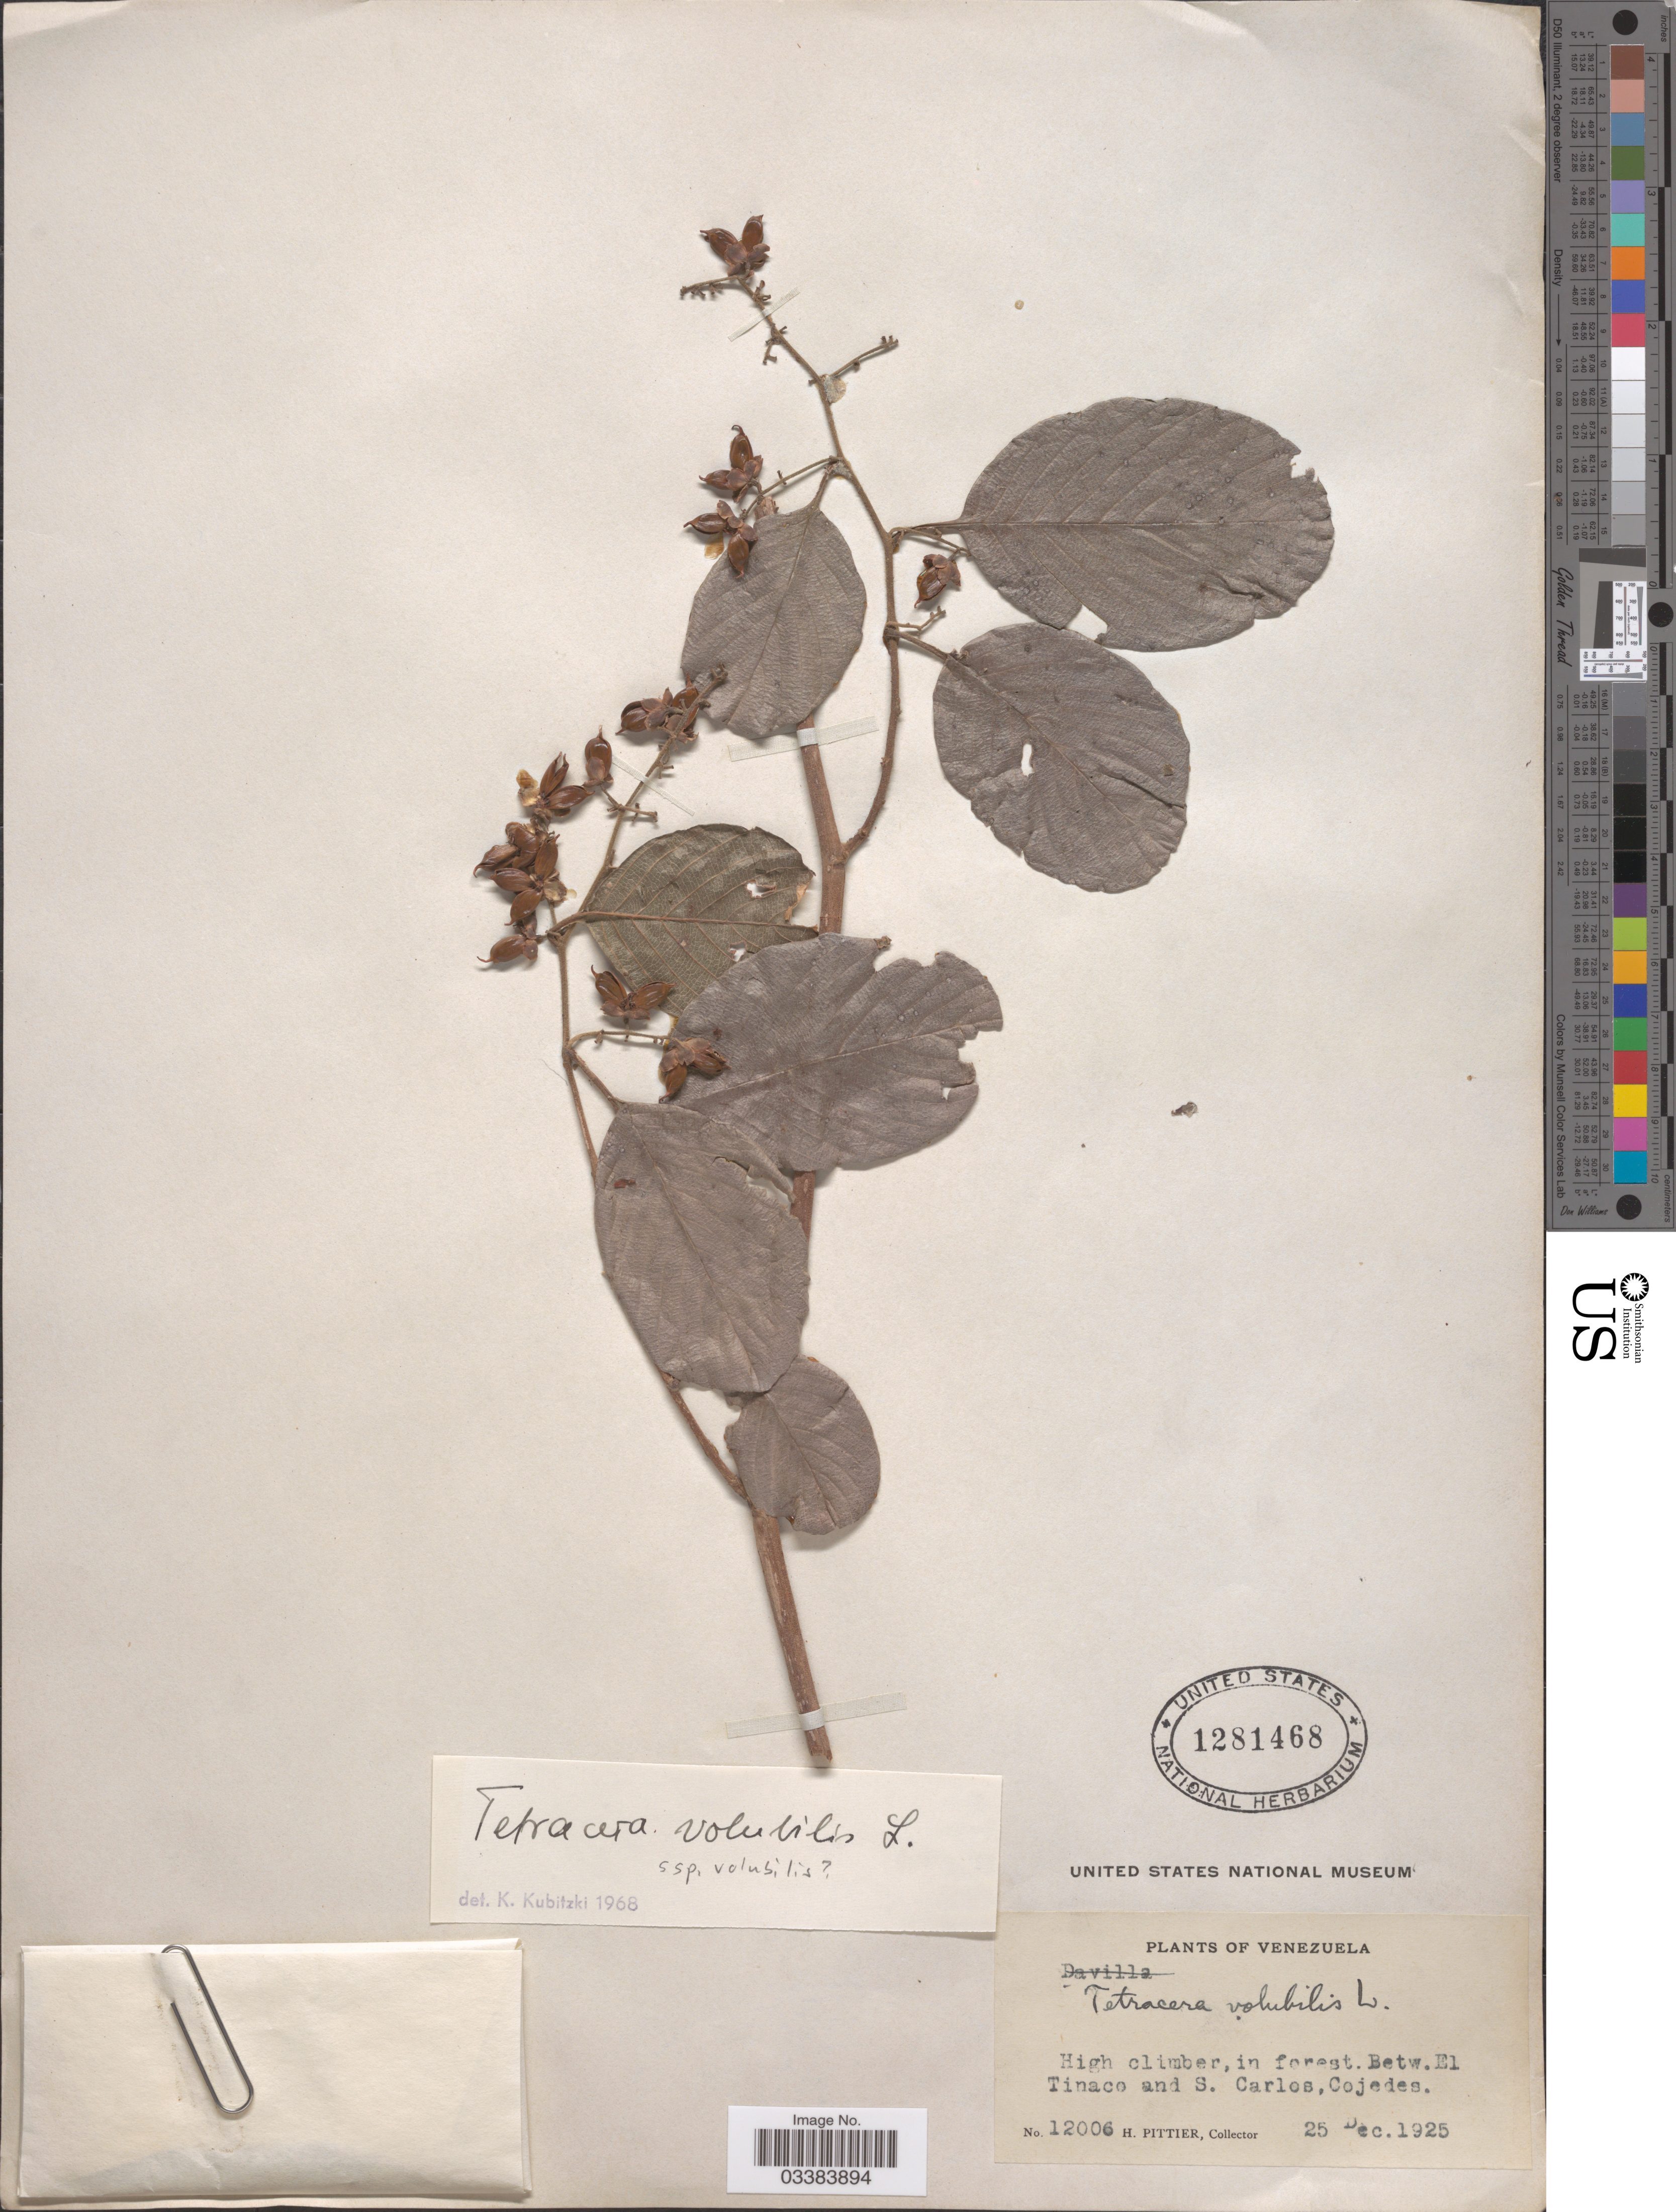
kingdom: Plantae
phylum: Tracheophyta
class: Magnoliopsida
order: Dilleniales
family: Dilleniaceae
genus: Tetracera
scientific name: Tetracera volubilis subsp. volubilis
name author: L.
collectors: H. F. Pittier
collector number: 12006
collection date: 1925-12-25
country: Venezuela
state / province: Cojedes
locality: Betw. El Tinaco and S. Carlos.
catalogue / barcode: US 1281468